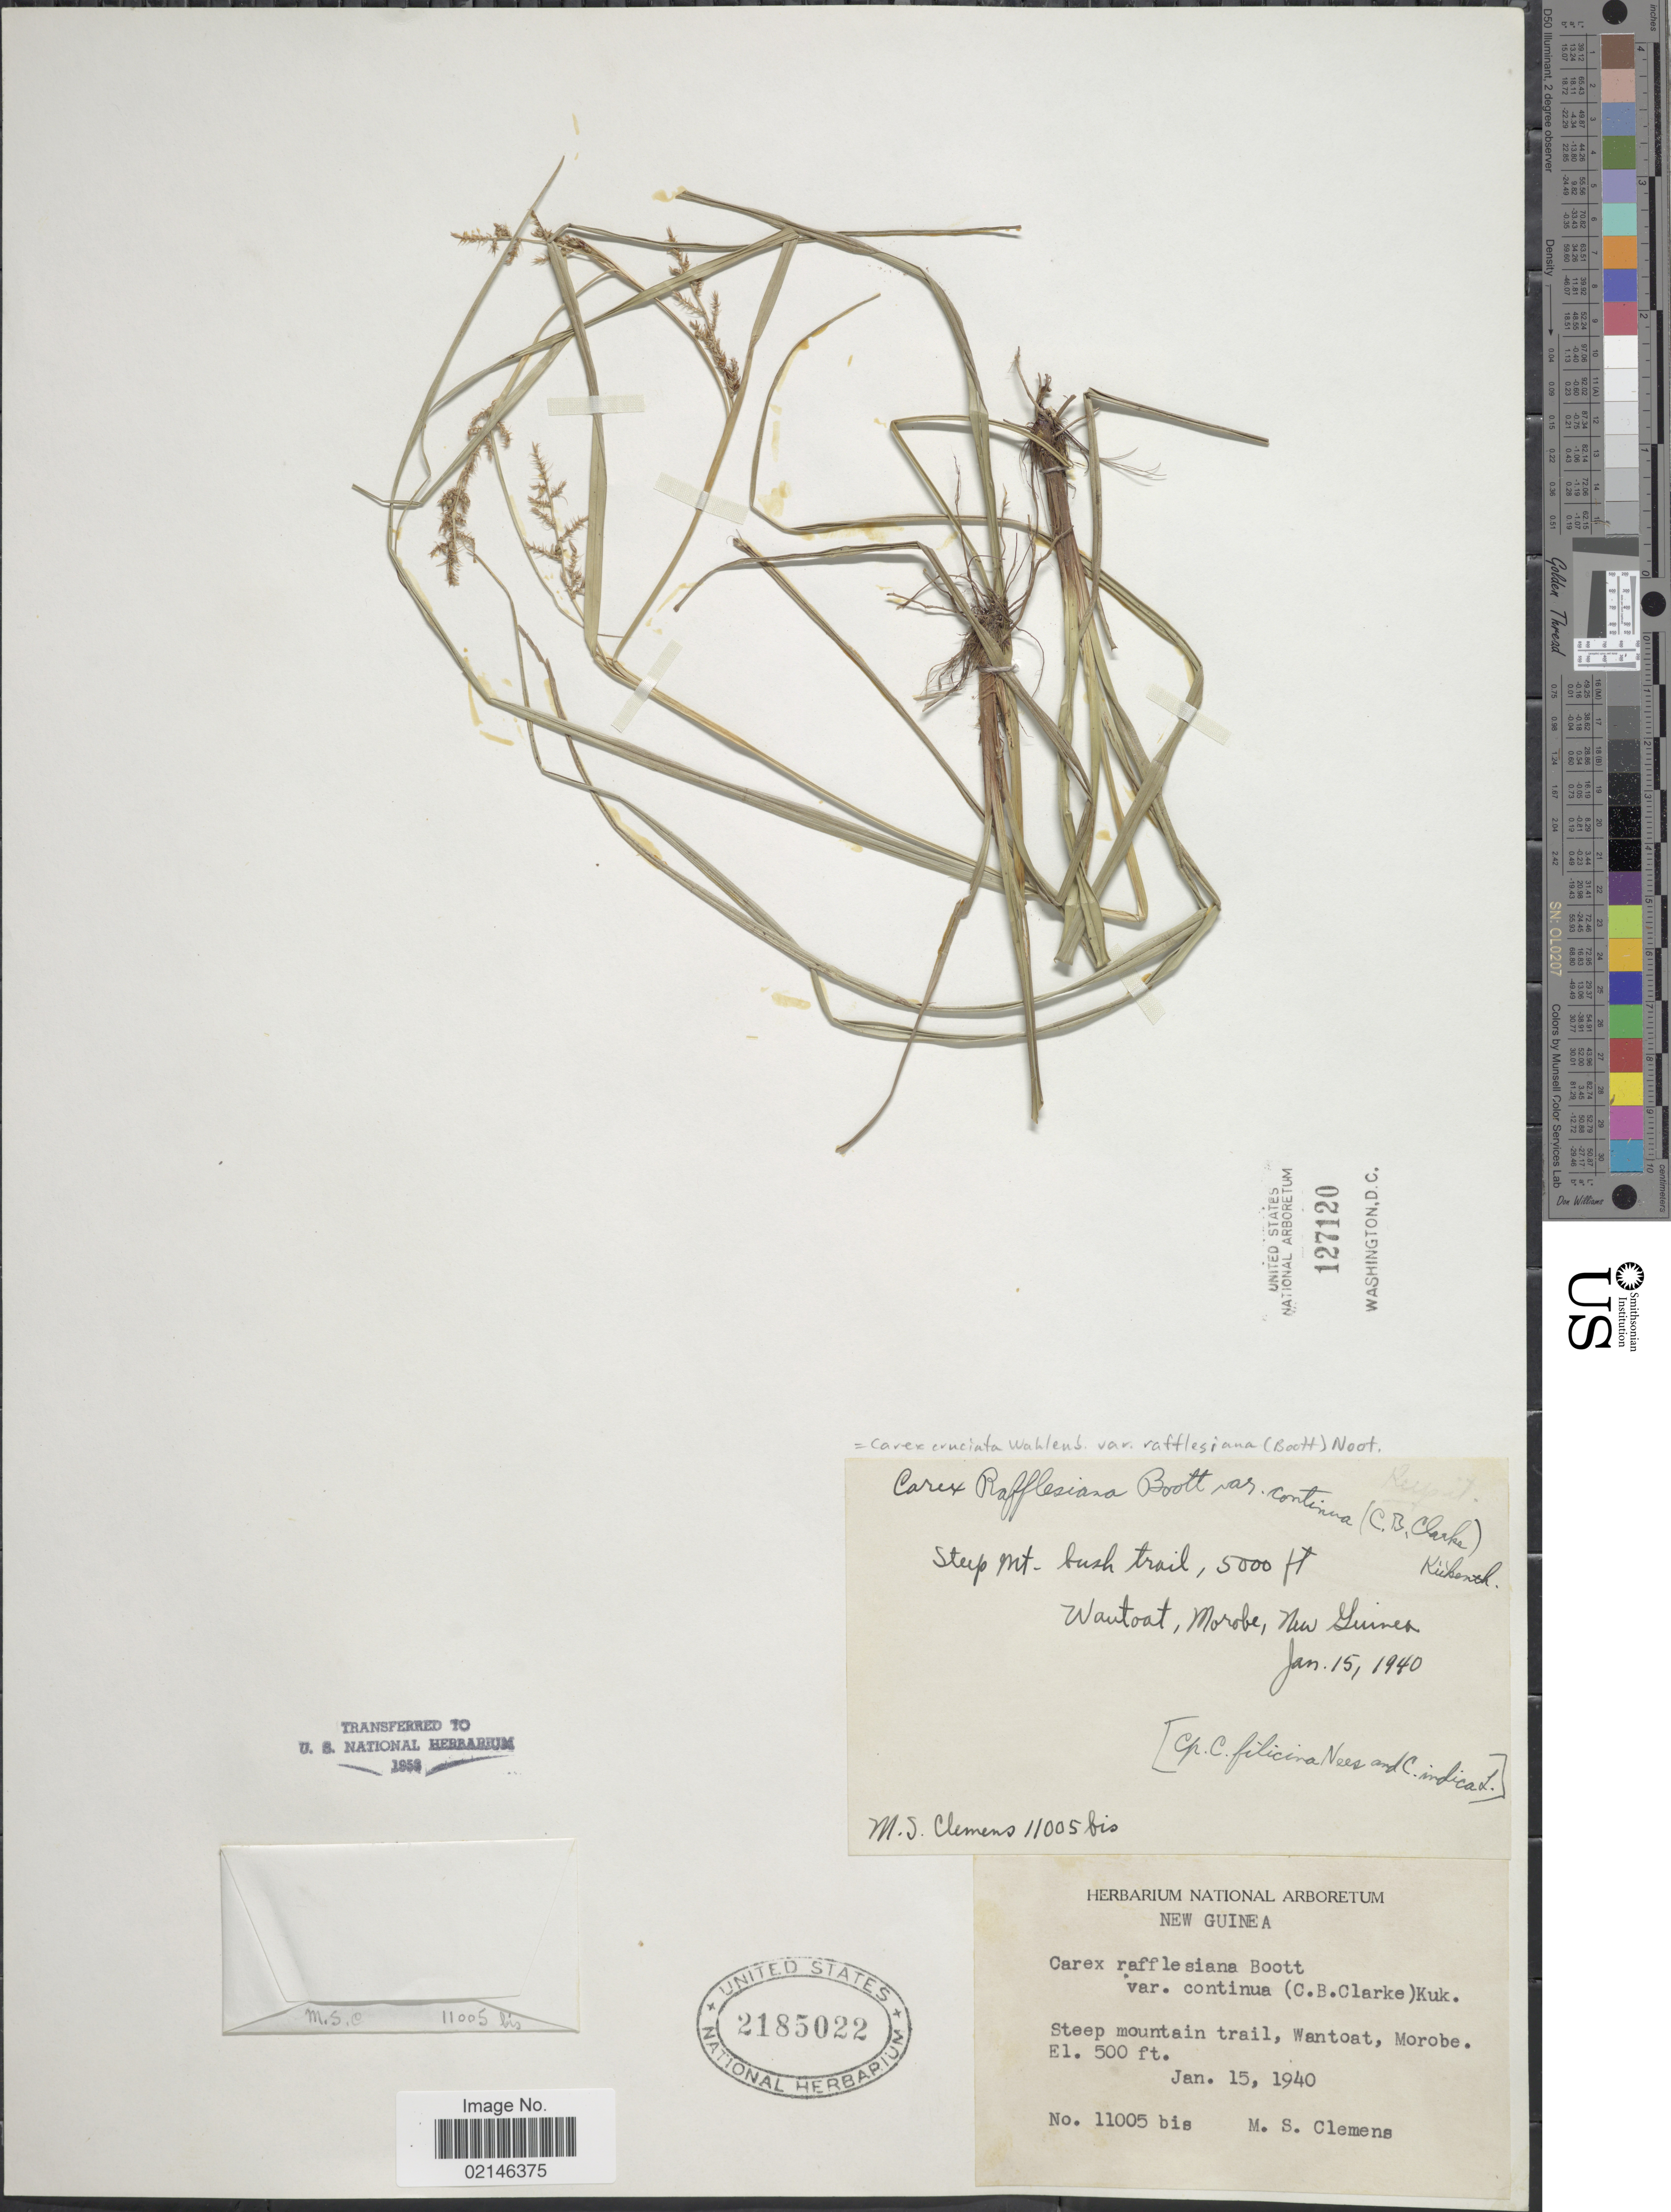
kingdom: Plantae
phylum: Tracheophyta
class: Liliopsida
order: Poales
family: Cyperaceae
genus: Carex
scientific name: Carex rafflesiana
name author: Boott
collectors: M. S. Clemens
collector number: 11005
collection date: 1940-01-15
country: Papua New Guinea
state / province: Morobe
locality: New Guinea, Steep mountain trail, Wantoat, Morobe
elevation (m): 152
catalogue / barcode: US 2185022